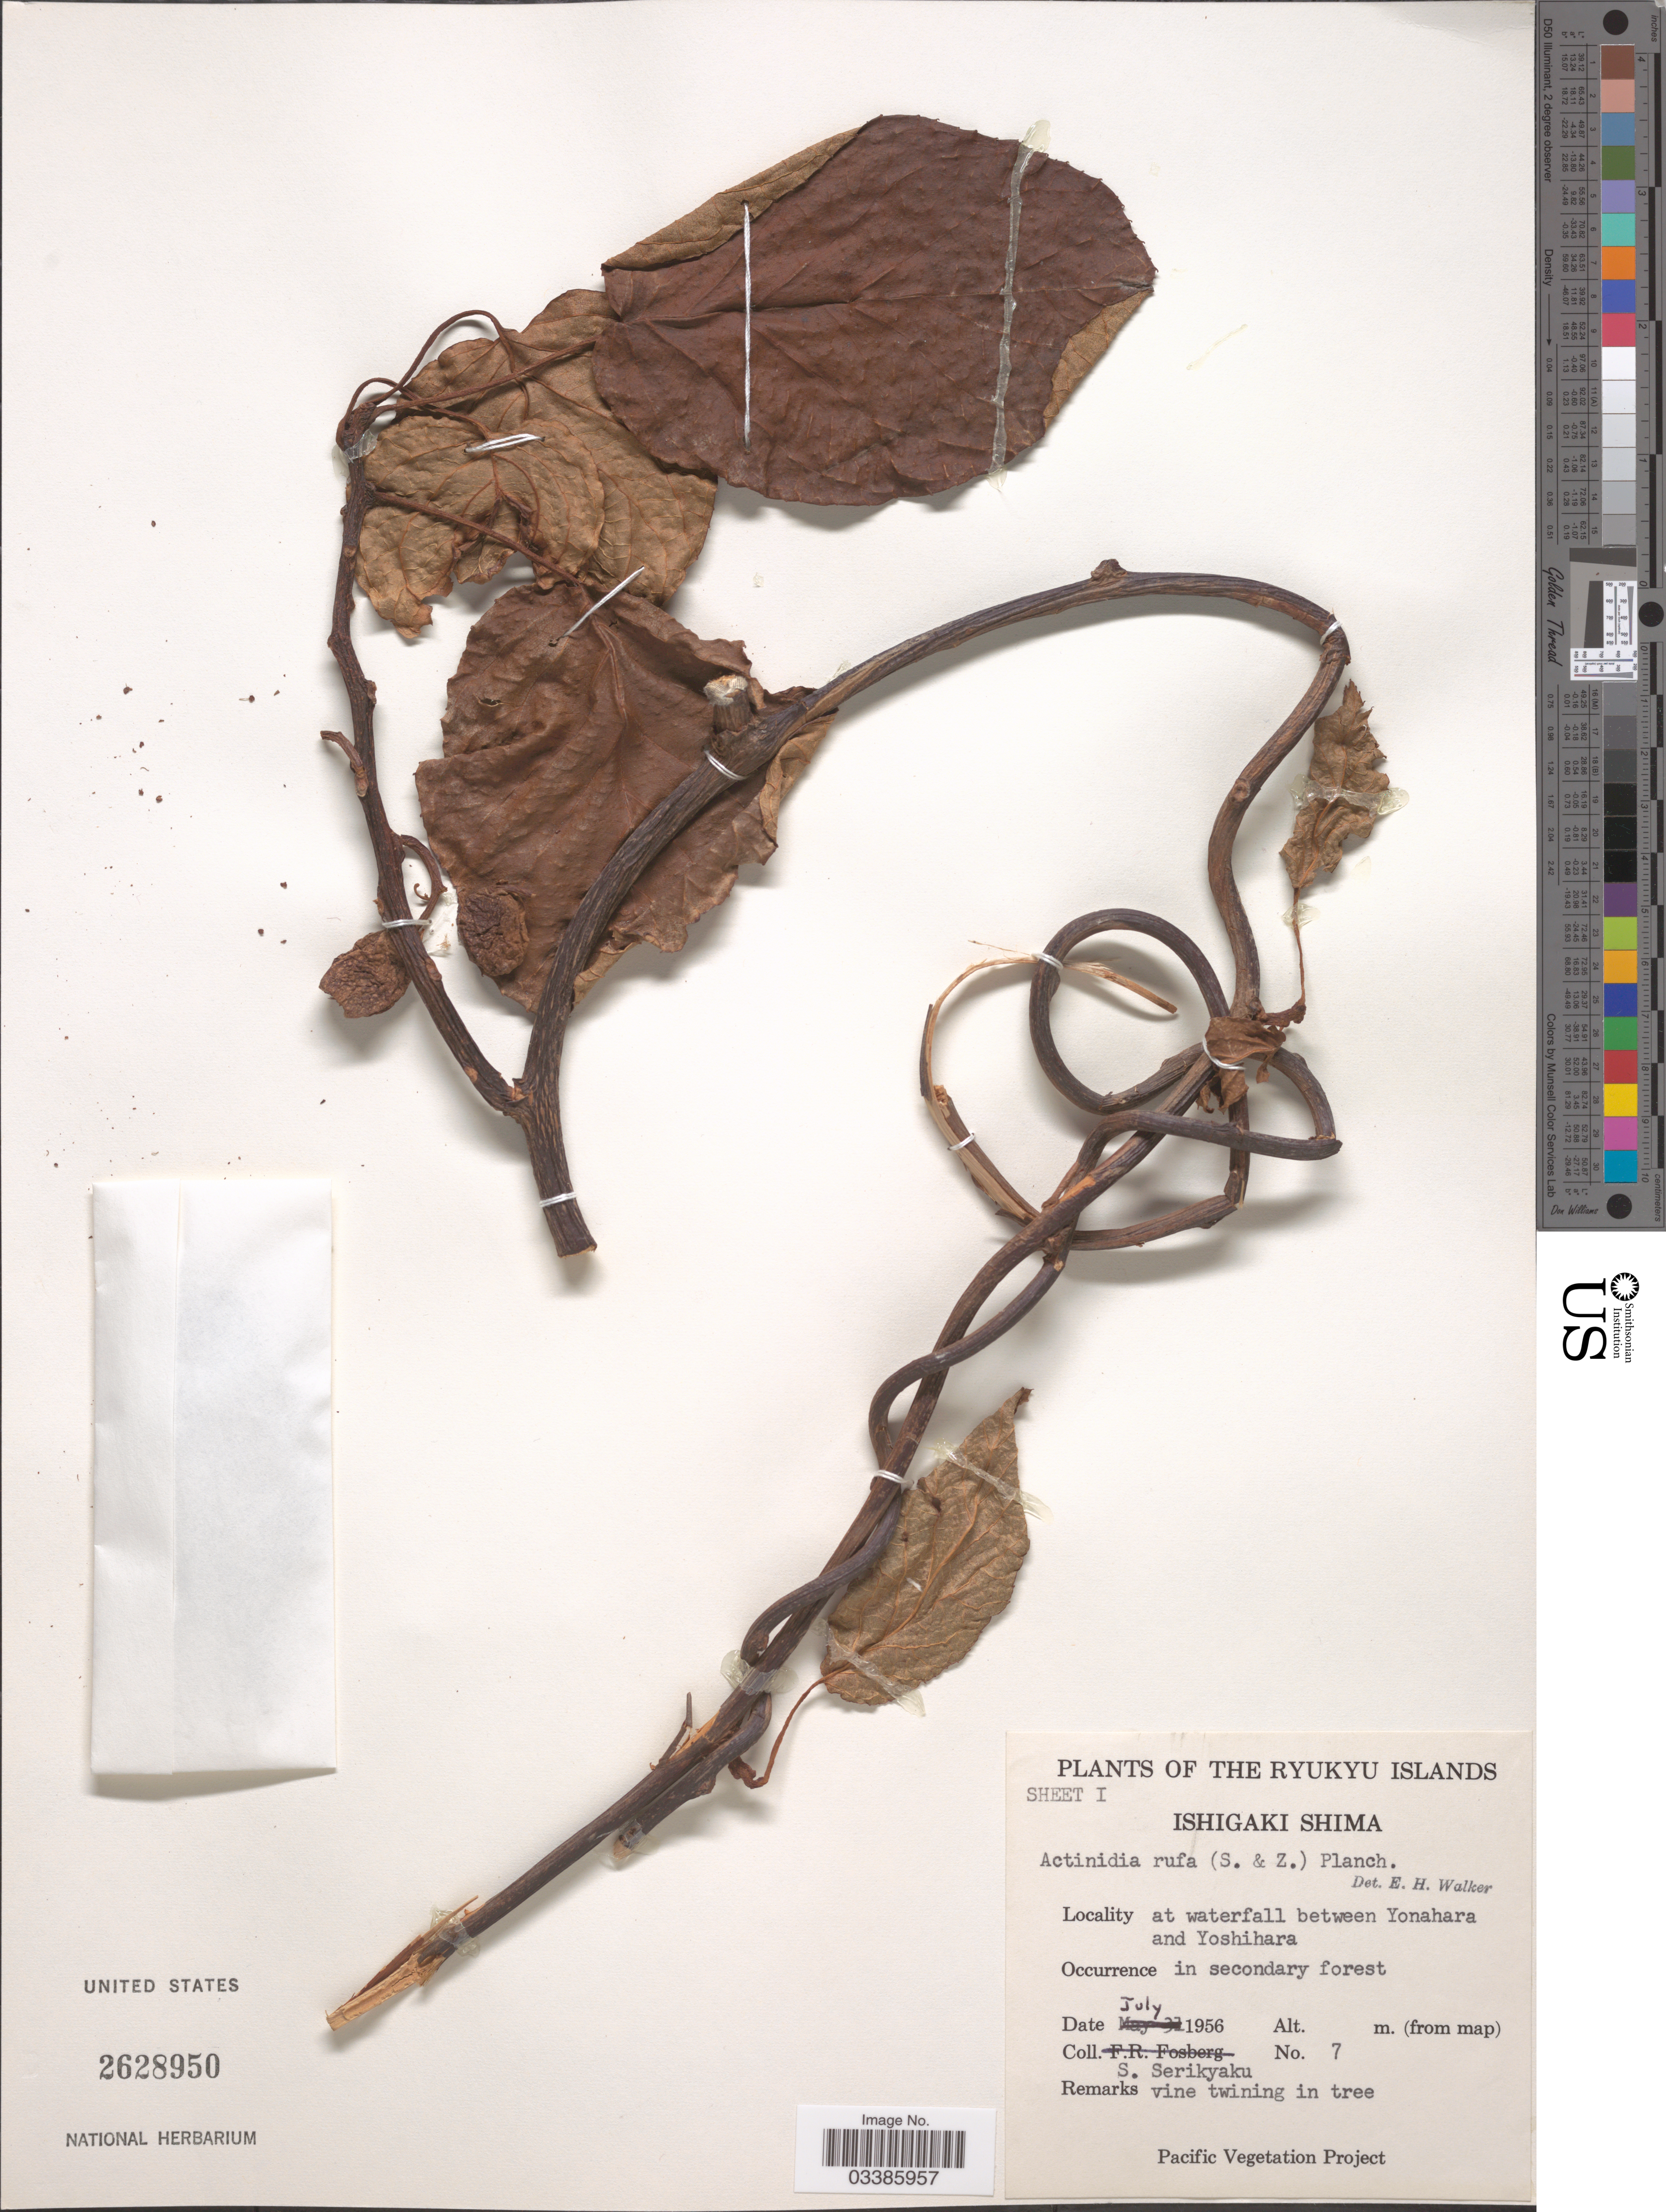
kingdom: Plantae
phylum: Tracheophyta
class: Magnoliopsida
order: Ericales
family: Actinidiaceae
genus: Actinidia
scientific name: Actinidia rufa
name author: (Siebold & Zucc.) Planch. ex Miq.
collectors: S. Serikyaku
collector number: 7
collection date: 1956-07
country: Japan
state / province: Okinawa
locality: The Ryukyu Islands, Ishigaki Shima, at waterfall between Yonahara and Yoshihara.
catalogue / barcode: US 2628950